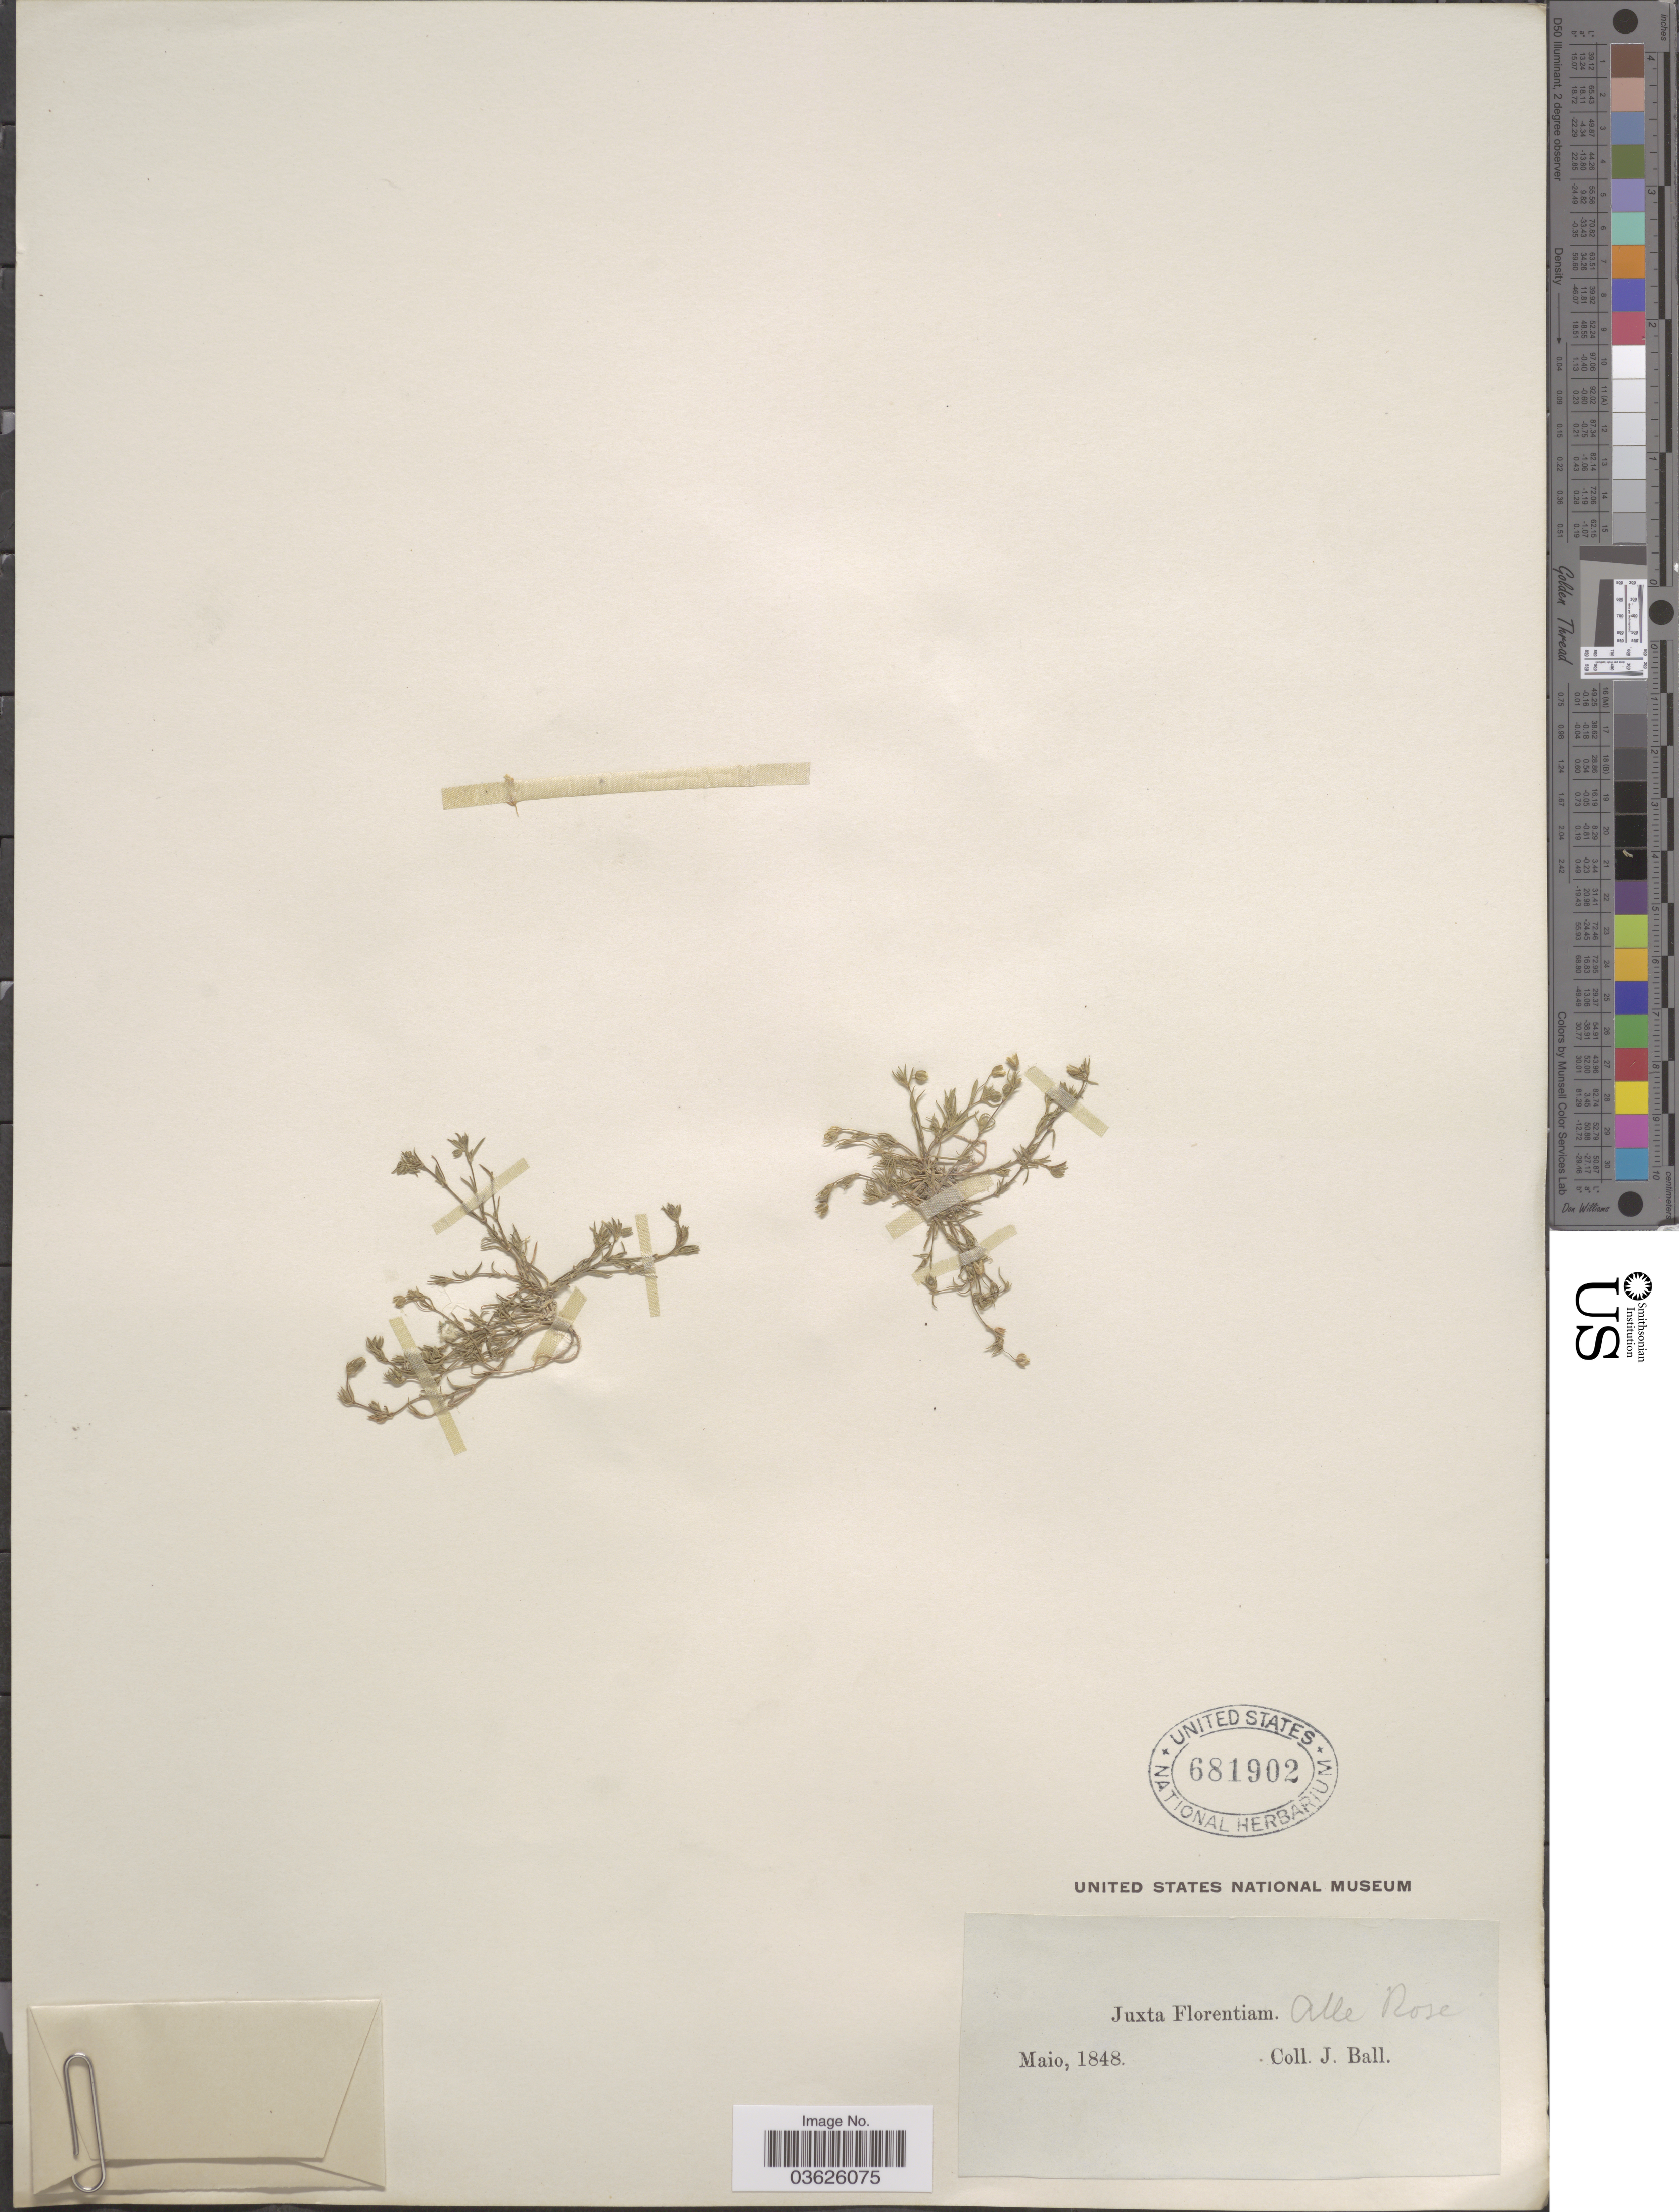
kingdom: Plantae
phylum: Tracheophyta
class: Magnoliopsida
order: Caryophyllales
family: Caryophyllaceae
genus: Tissa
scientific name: Tissa sp.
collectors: J. Ball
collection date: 1848-05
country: Italy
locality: Juxta Florentiam. Alle Rose.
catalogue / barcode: US 681902